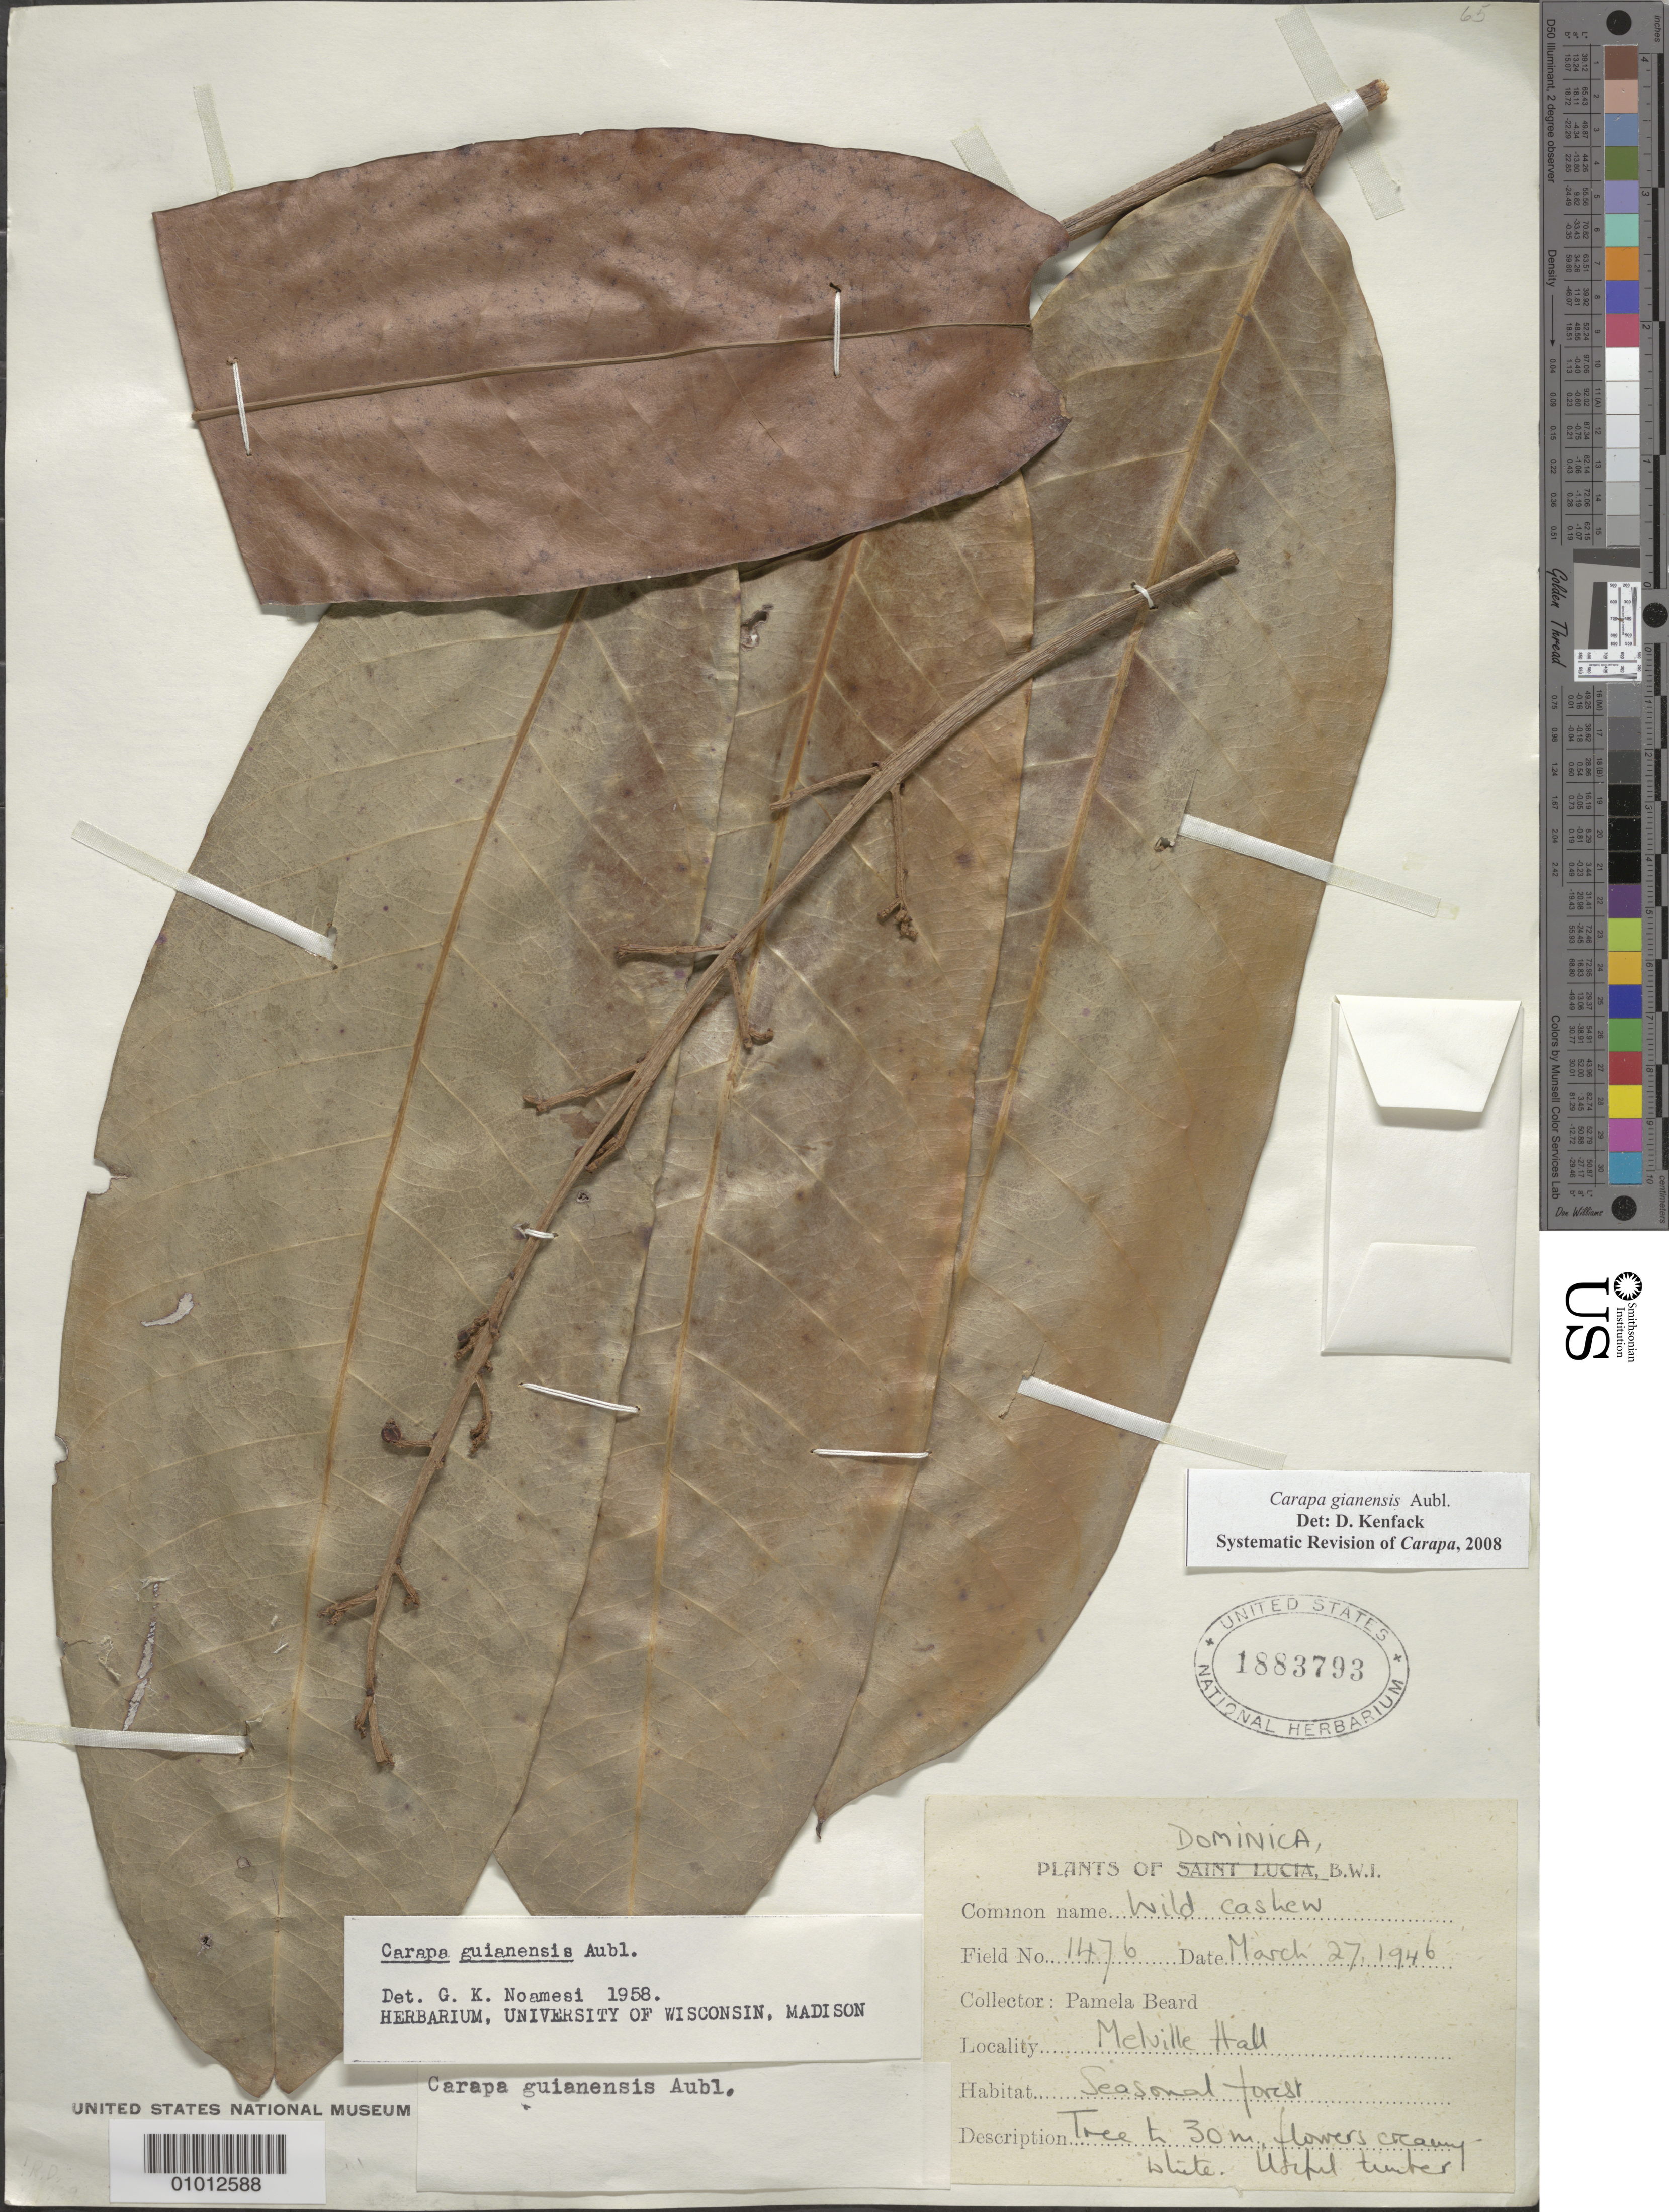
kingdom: Plantae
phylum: Tracheophyta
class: Magnoliopsida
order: Sapindales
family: Meliaceae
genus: Carapa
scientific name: Carapa guianensis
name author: Aubl.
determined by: Kenfack, D.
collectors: P. Beard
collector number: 1476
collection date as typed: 27 Mar 1946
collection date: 1946-03-27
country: Dominica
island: Dominica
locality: Melville Hall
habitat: Seasonal forest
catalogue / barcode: US 1883793